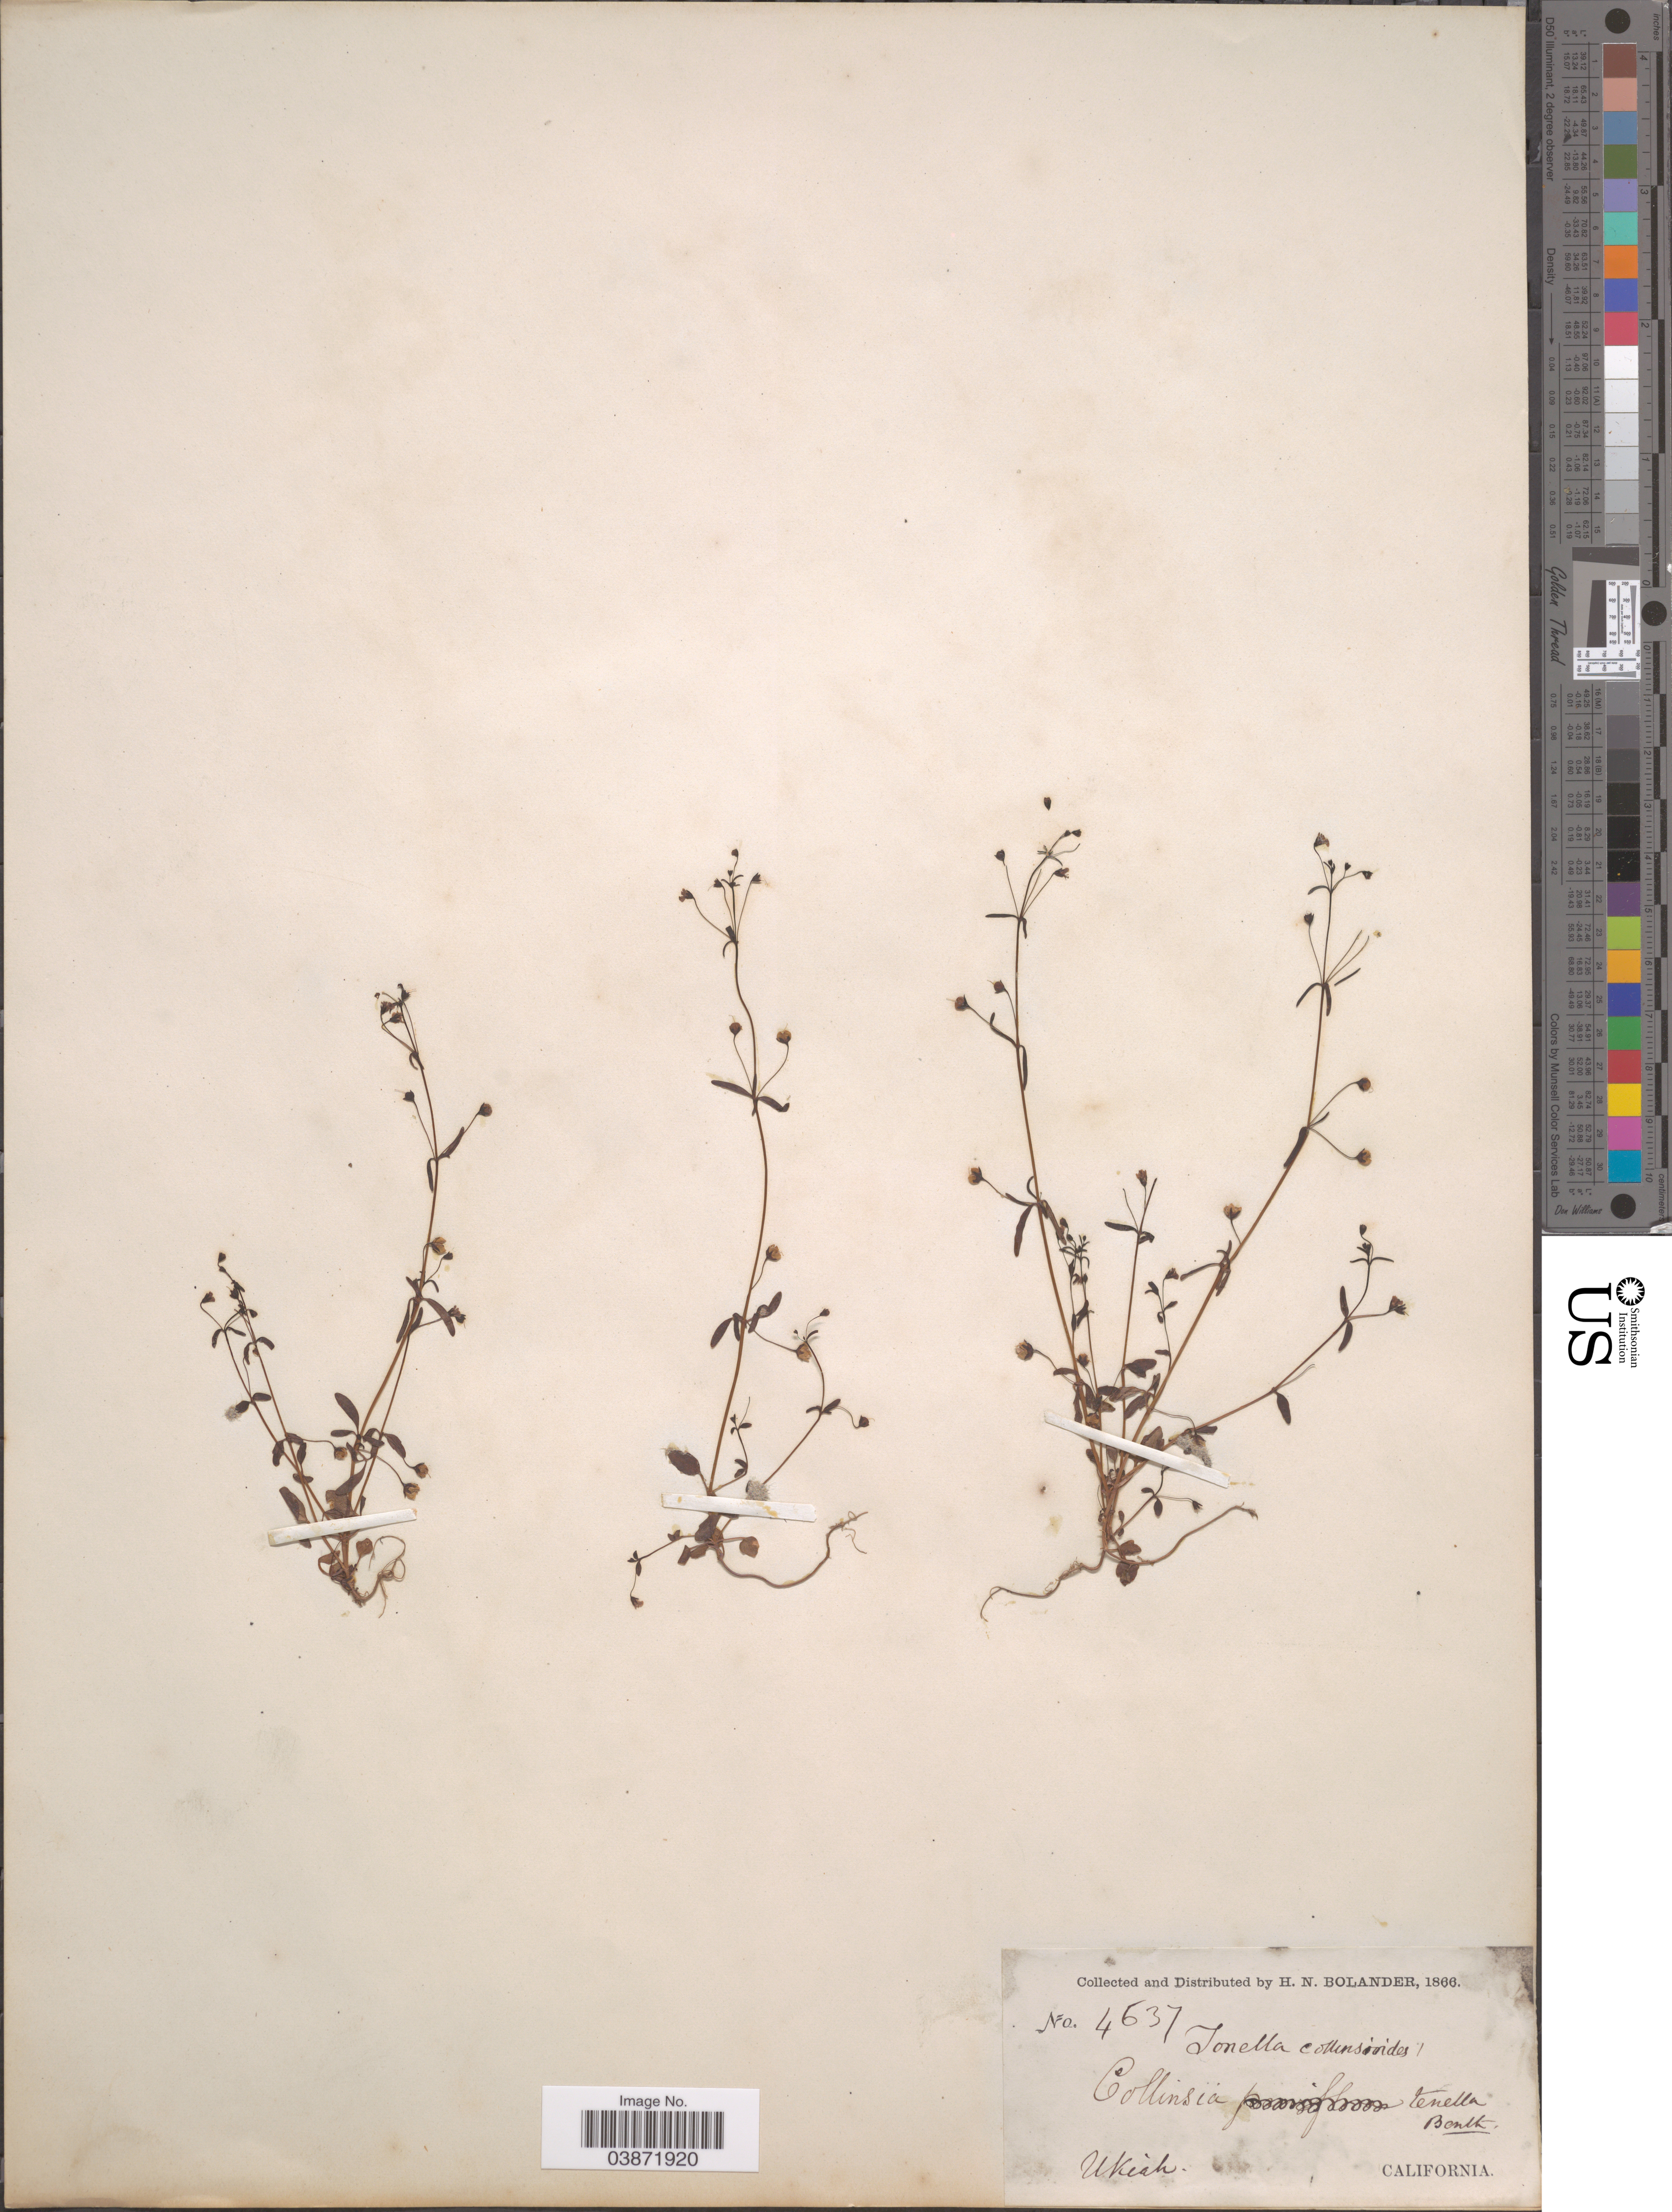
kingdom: Plantae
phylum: Tracheophyta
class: Magnoliopsida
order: Lamiales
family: Plantaginaceae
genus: Tonella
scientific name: Tonella collinsioides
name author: Nutt. ex A. Gray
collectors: H. Bolander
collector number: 4637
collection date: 1866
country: United States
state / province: California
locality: Ukiah.